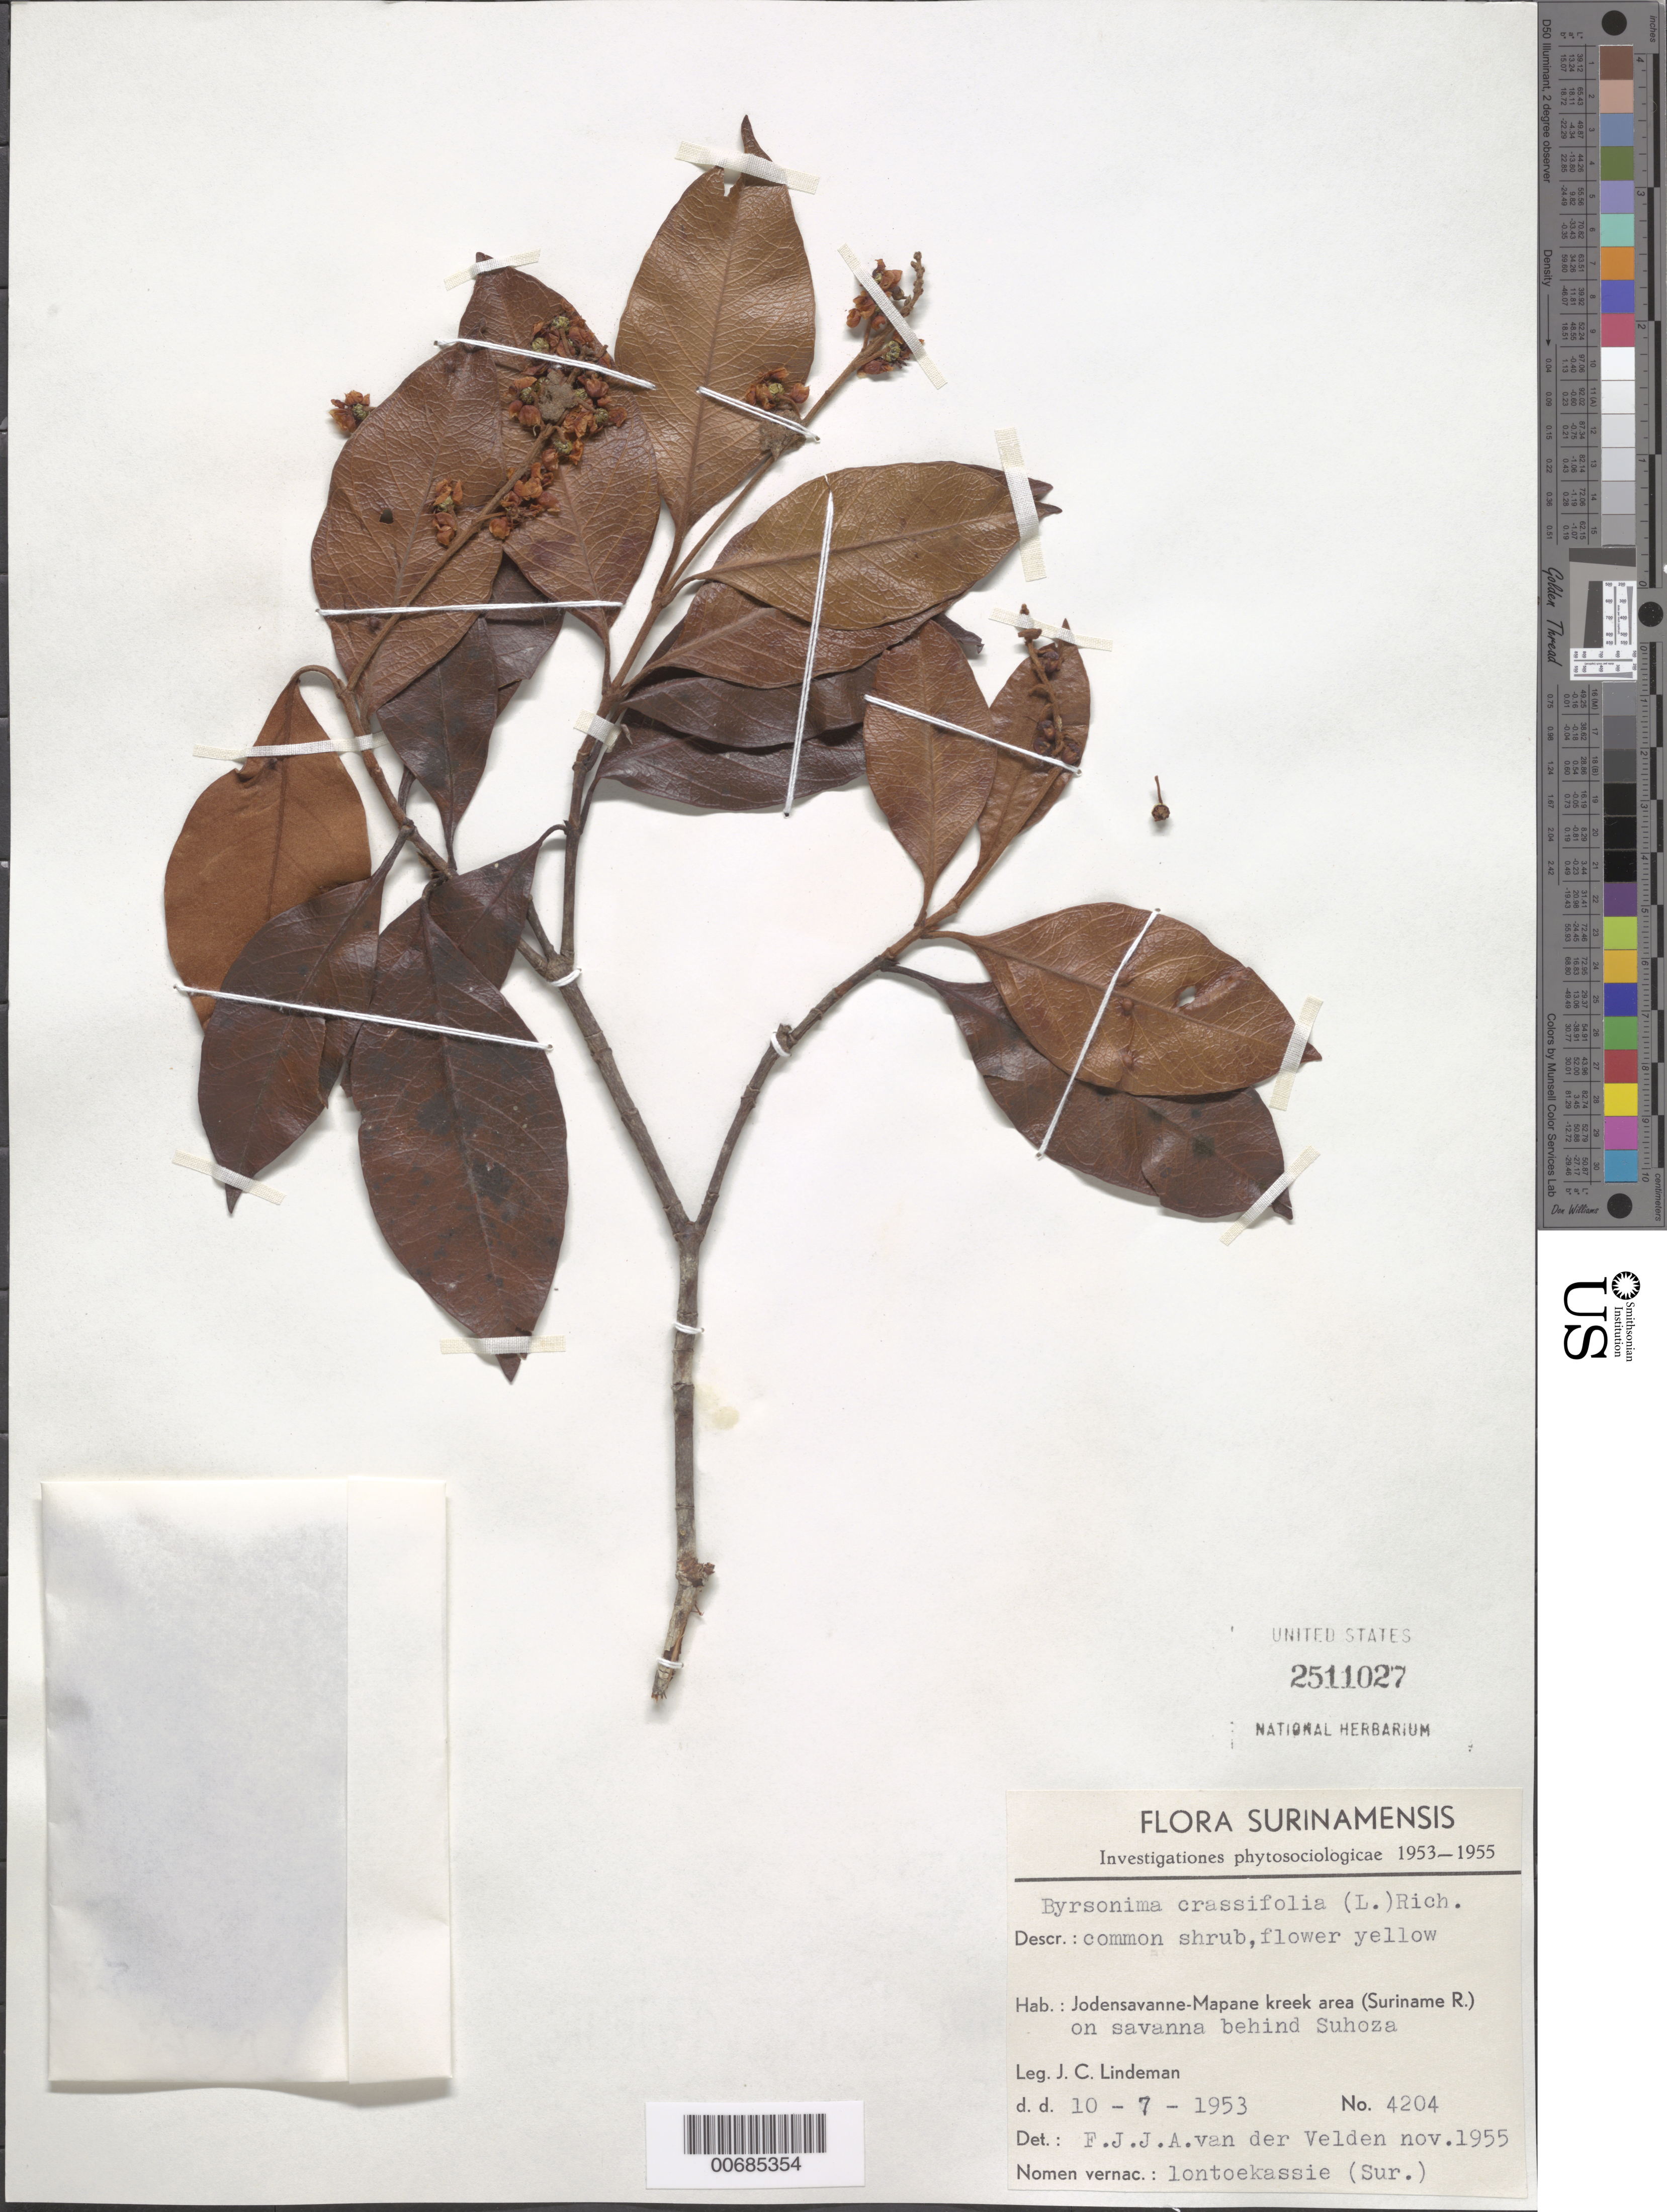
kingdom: Plantae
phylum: Tracheophyta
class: Magnoliopsida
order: Malpighiales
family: Malpighiaceae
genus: Byrsonima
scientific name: Byrsonima crassifolia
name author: (L.) Kunth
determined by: van der Velden, F. J.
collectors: J. C. Lindeman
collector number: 4204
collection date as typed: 10-Jul-53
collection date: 1953-07-10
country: Suriname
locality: Jodensavanne-Mapane kreek area (Suriname River), savanna behind Suhoza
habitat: Savanna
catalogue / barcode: US 2511027